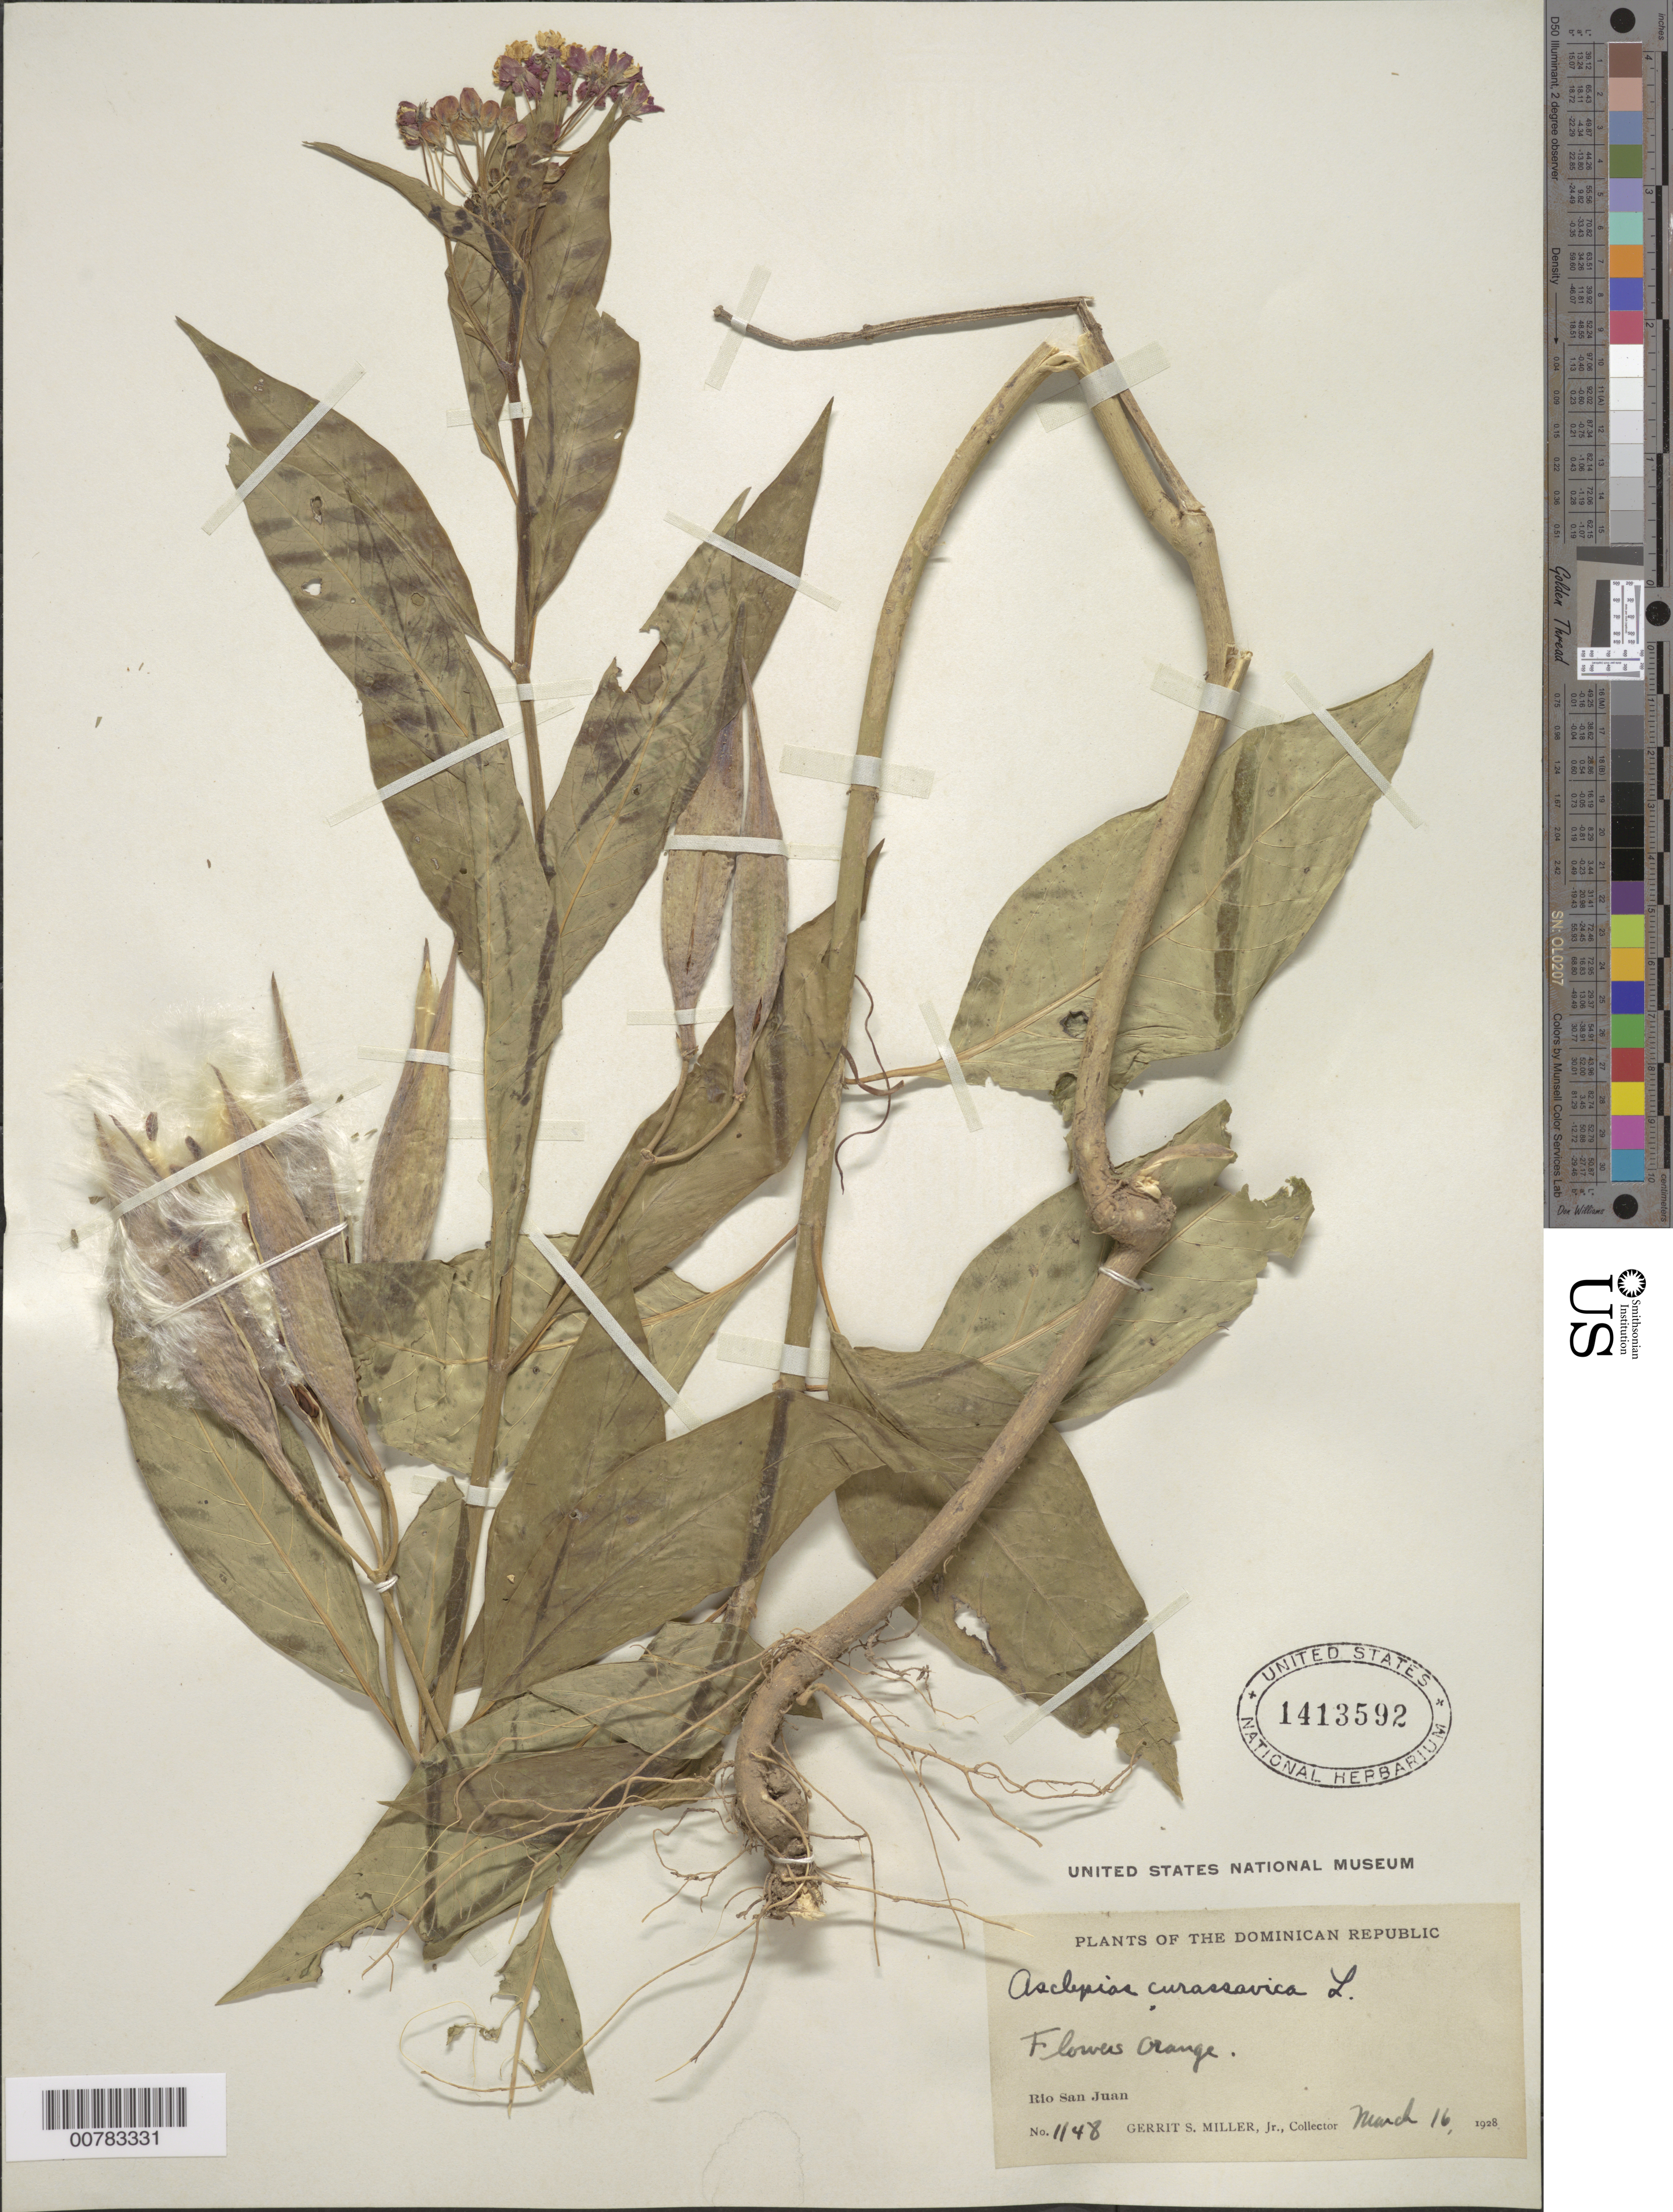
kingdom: Plantae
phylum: Tracheophyta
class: Magnoliopsida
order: Gentianales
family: Apocynaceae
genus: Asclepias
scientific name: Asclepias curassavica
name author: L.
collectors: G. S. Miller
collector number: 1148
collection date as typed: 16 Mar 1928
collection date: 1928-03-16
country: Dominican Republic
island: Hispaniola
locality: San Juan River.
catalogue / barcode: US 1413592